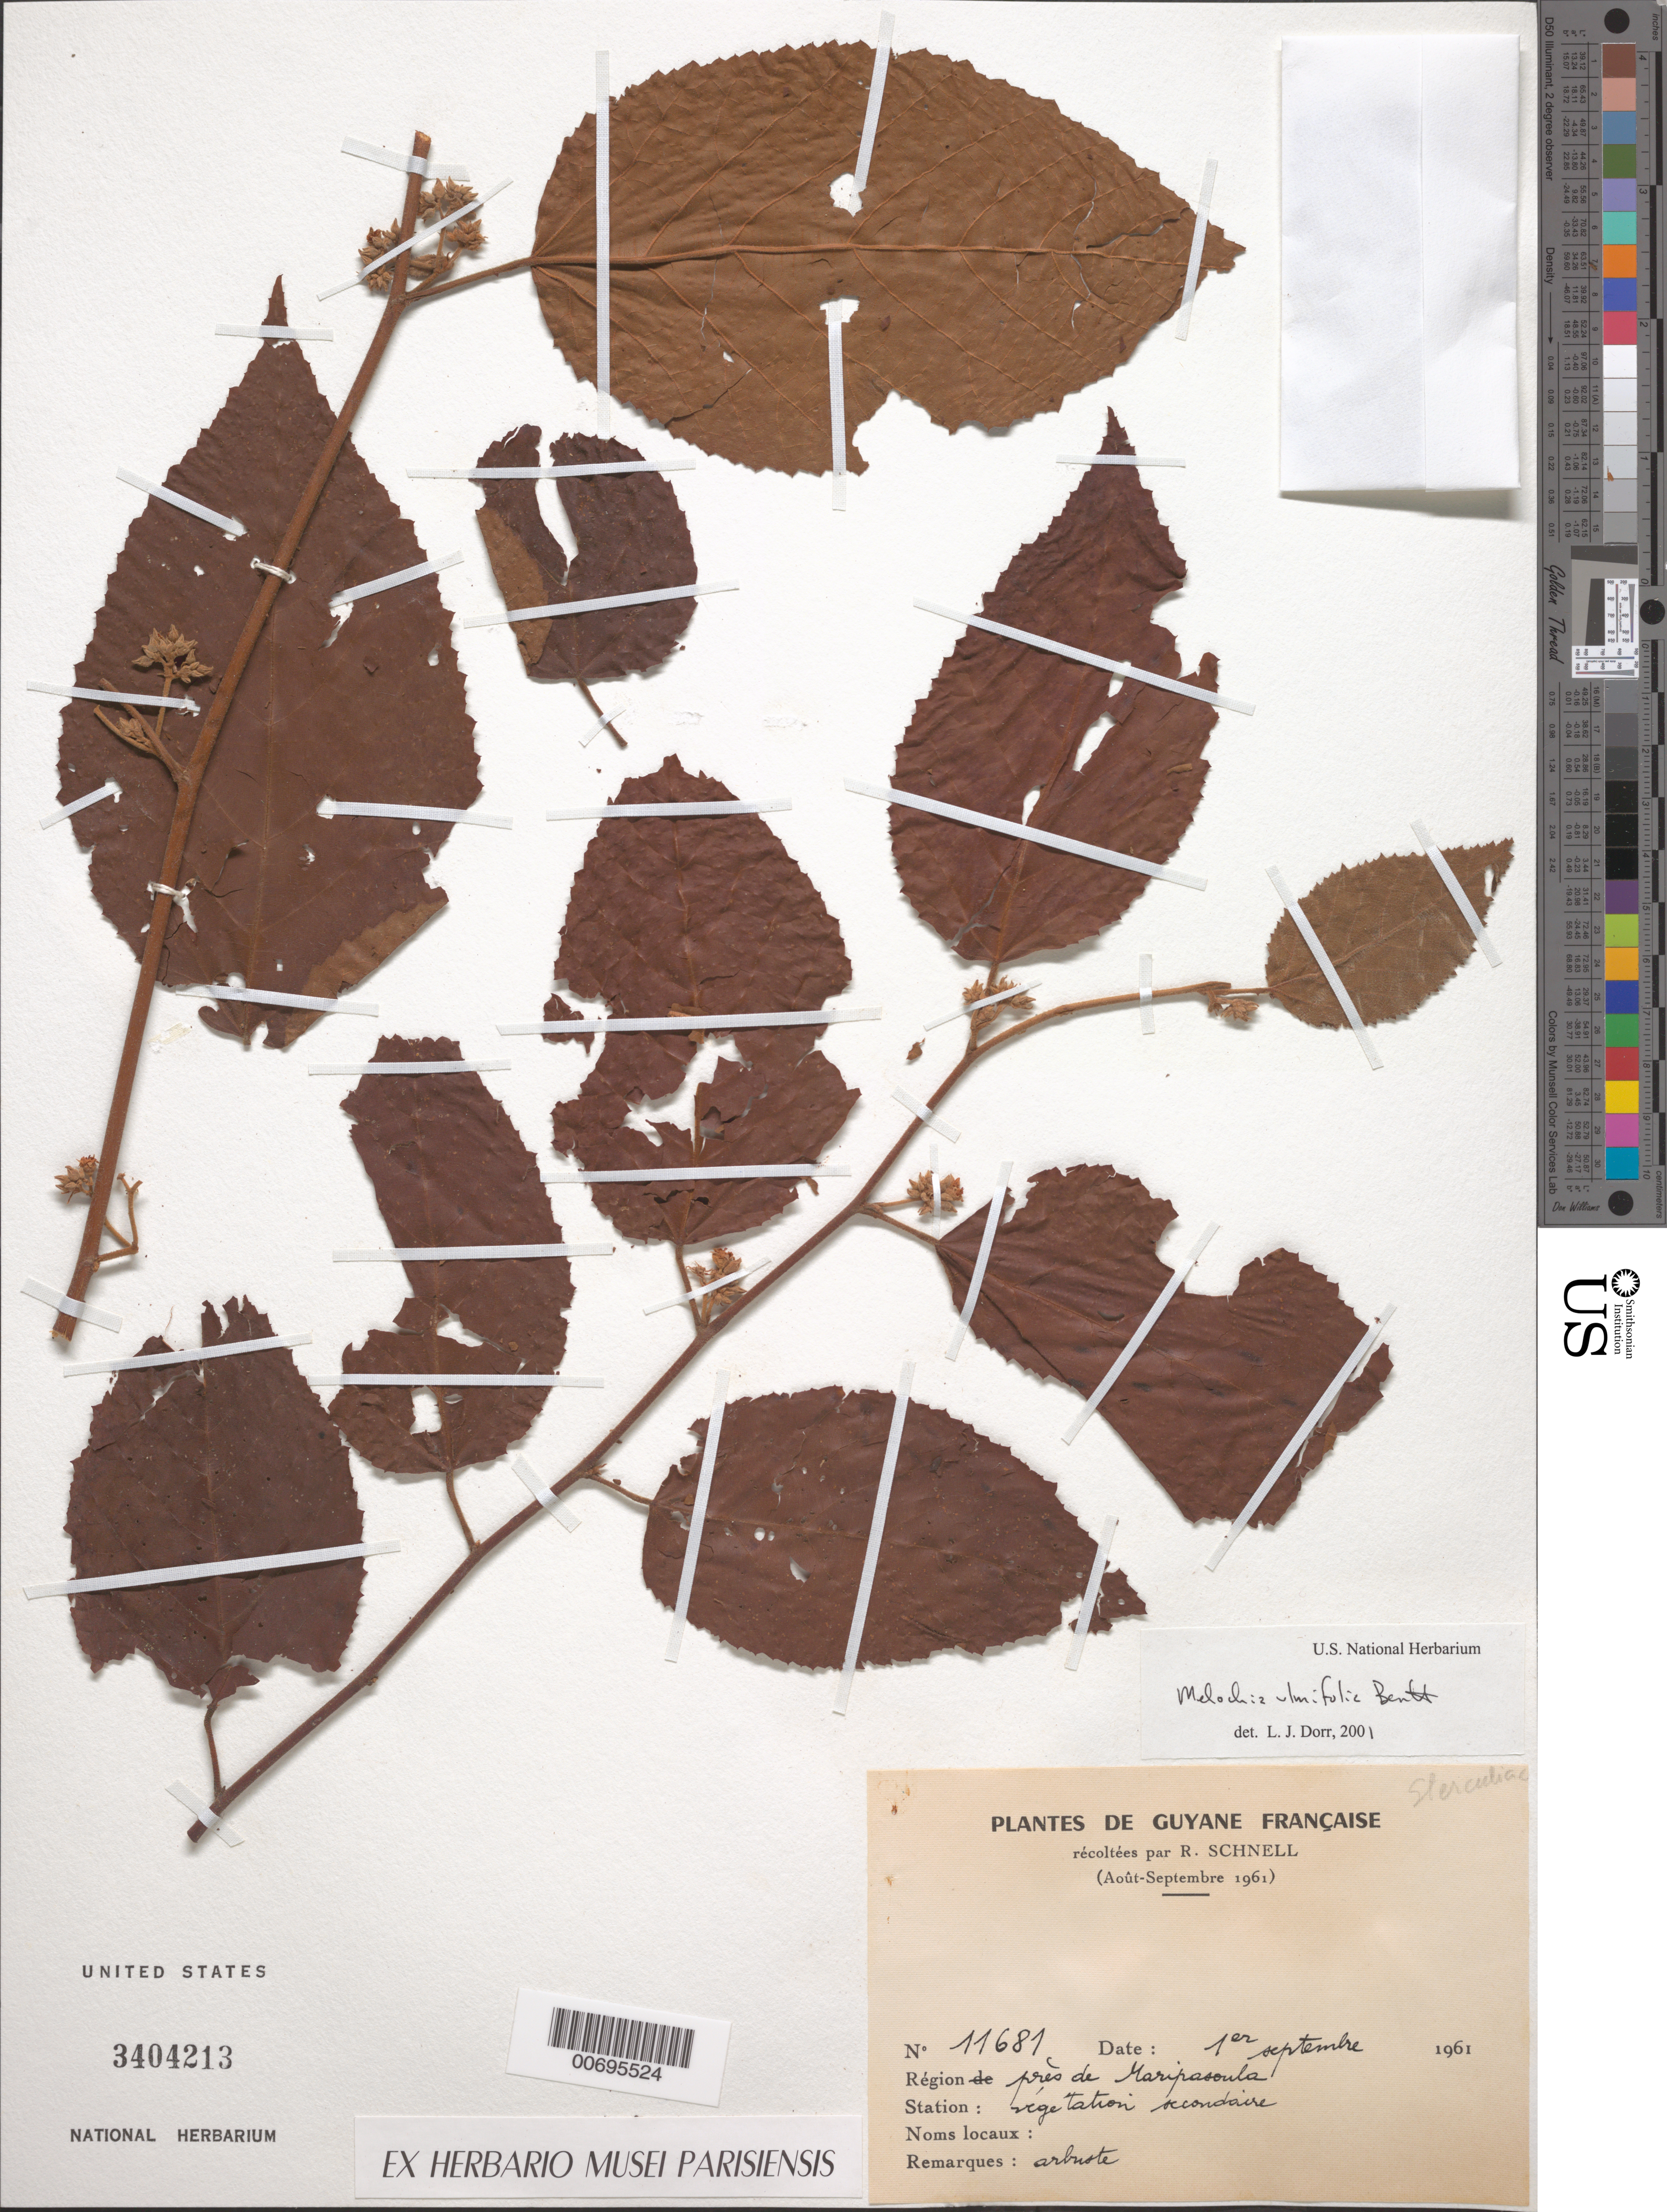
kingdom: Plantae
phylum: Tracheophyta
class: Magnoliopsida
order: Malvales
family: Malvaceae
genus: Melochia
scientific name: Melochia ulmifolia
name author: Benth.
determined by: Dorr, L. J., (BOT), Smithsonian Institution - National Museum of Natural History (UNITED STATES)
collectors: R. A. Schnell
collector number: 11681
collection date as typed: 1-Sep-61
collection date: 1961-09-01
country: French Guiana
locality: Maripasoula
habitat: Secondary vegetation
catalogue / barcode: US 3404213